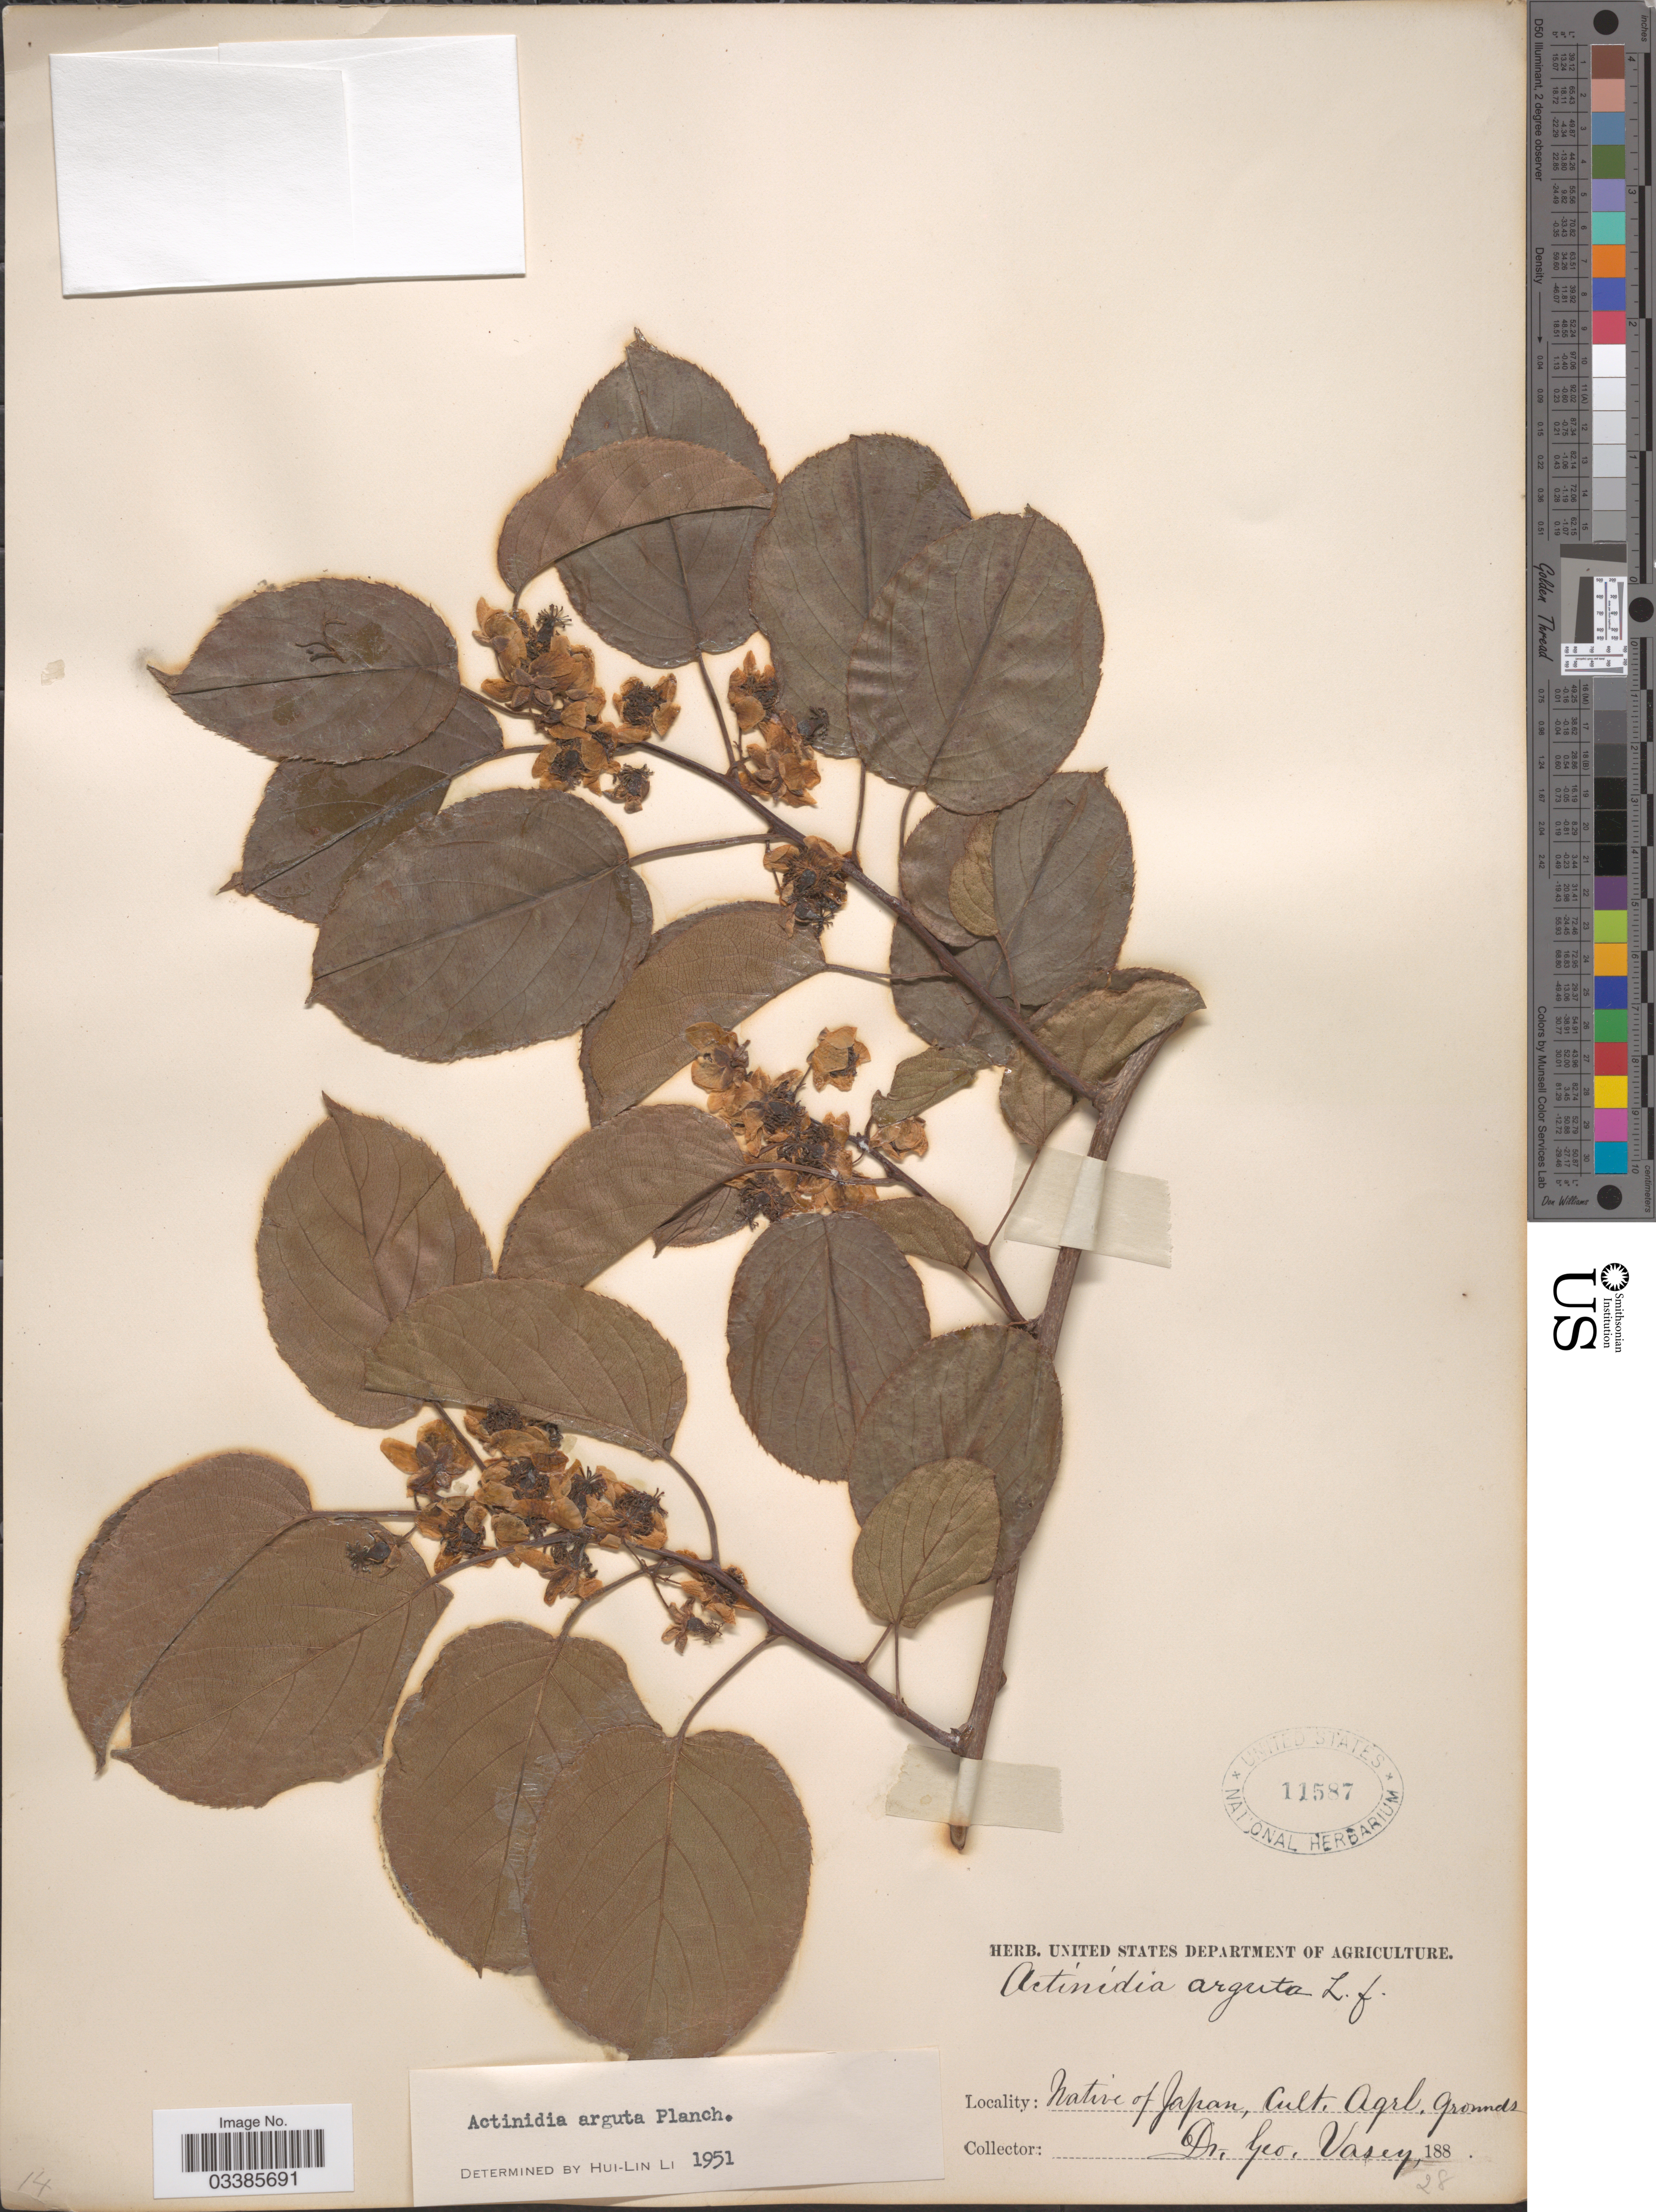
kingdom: Plantae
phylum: Tracheophyta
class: Magnoliopsida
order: Ericales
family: Actinidiaceae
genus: Actinidia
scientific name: Actinidia arguta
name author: (Siebold & Zucc.) Planch. ex Miq.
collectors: G. Vasey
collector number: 28?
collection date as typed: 188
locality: Agrl. grounds.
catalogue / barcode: US 11587